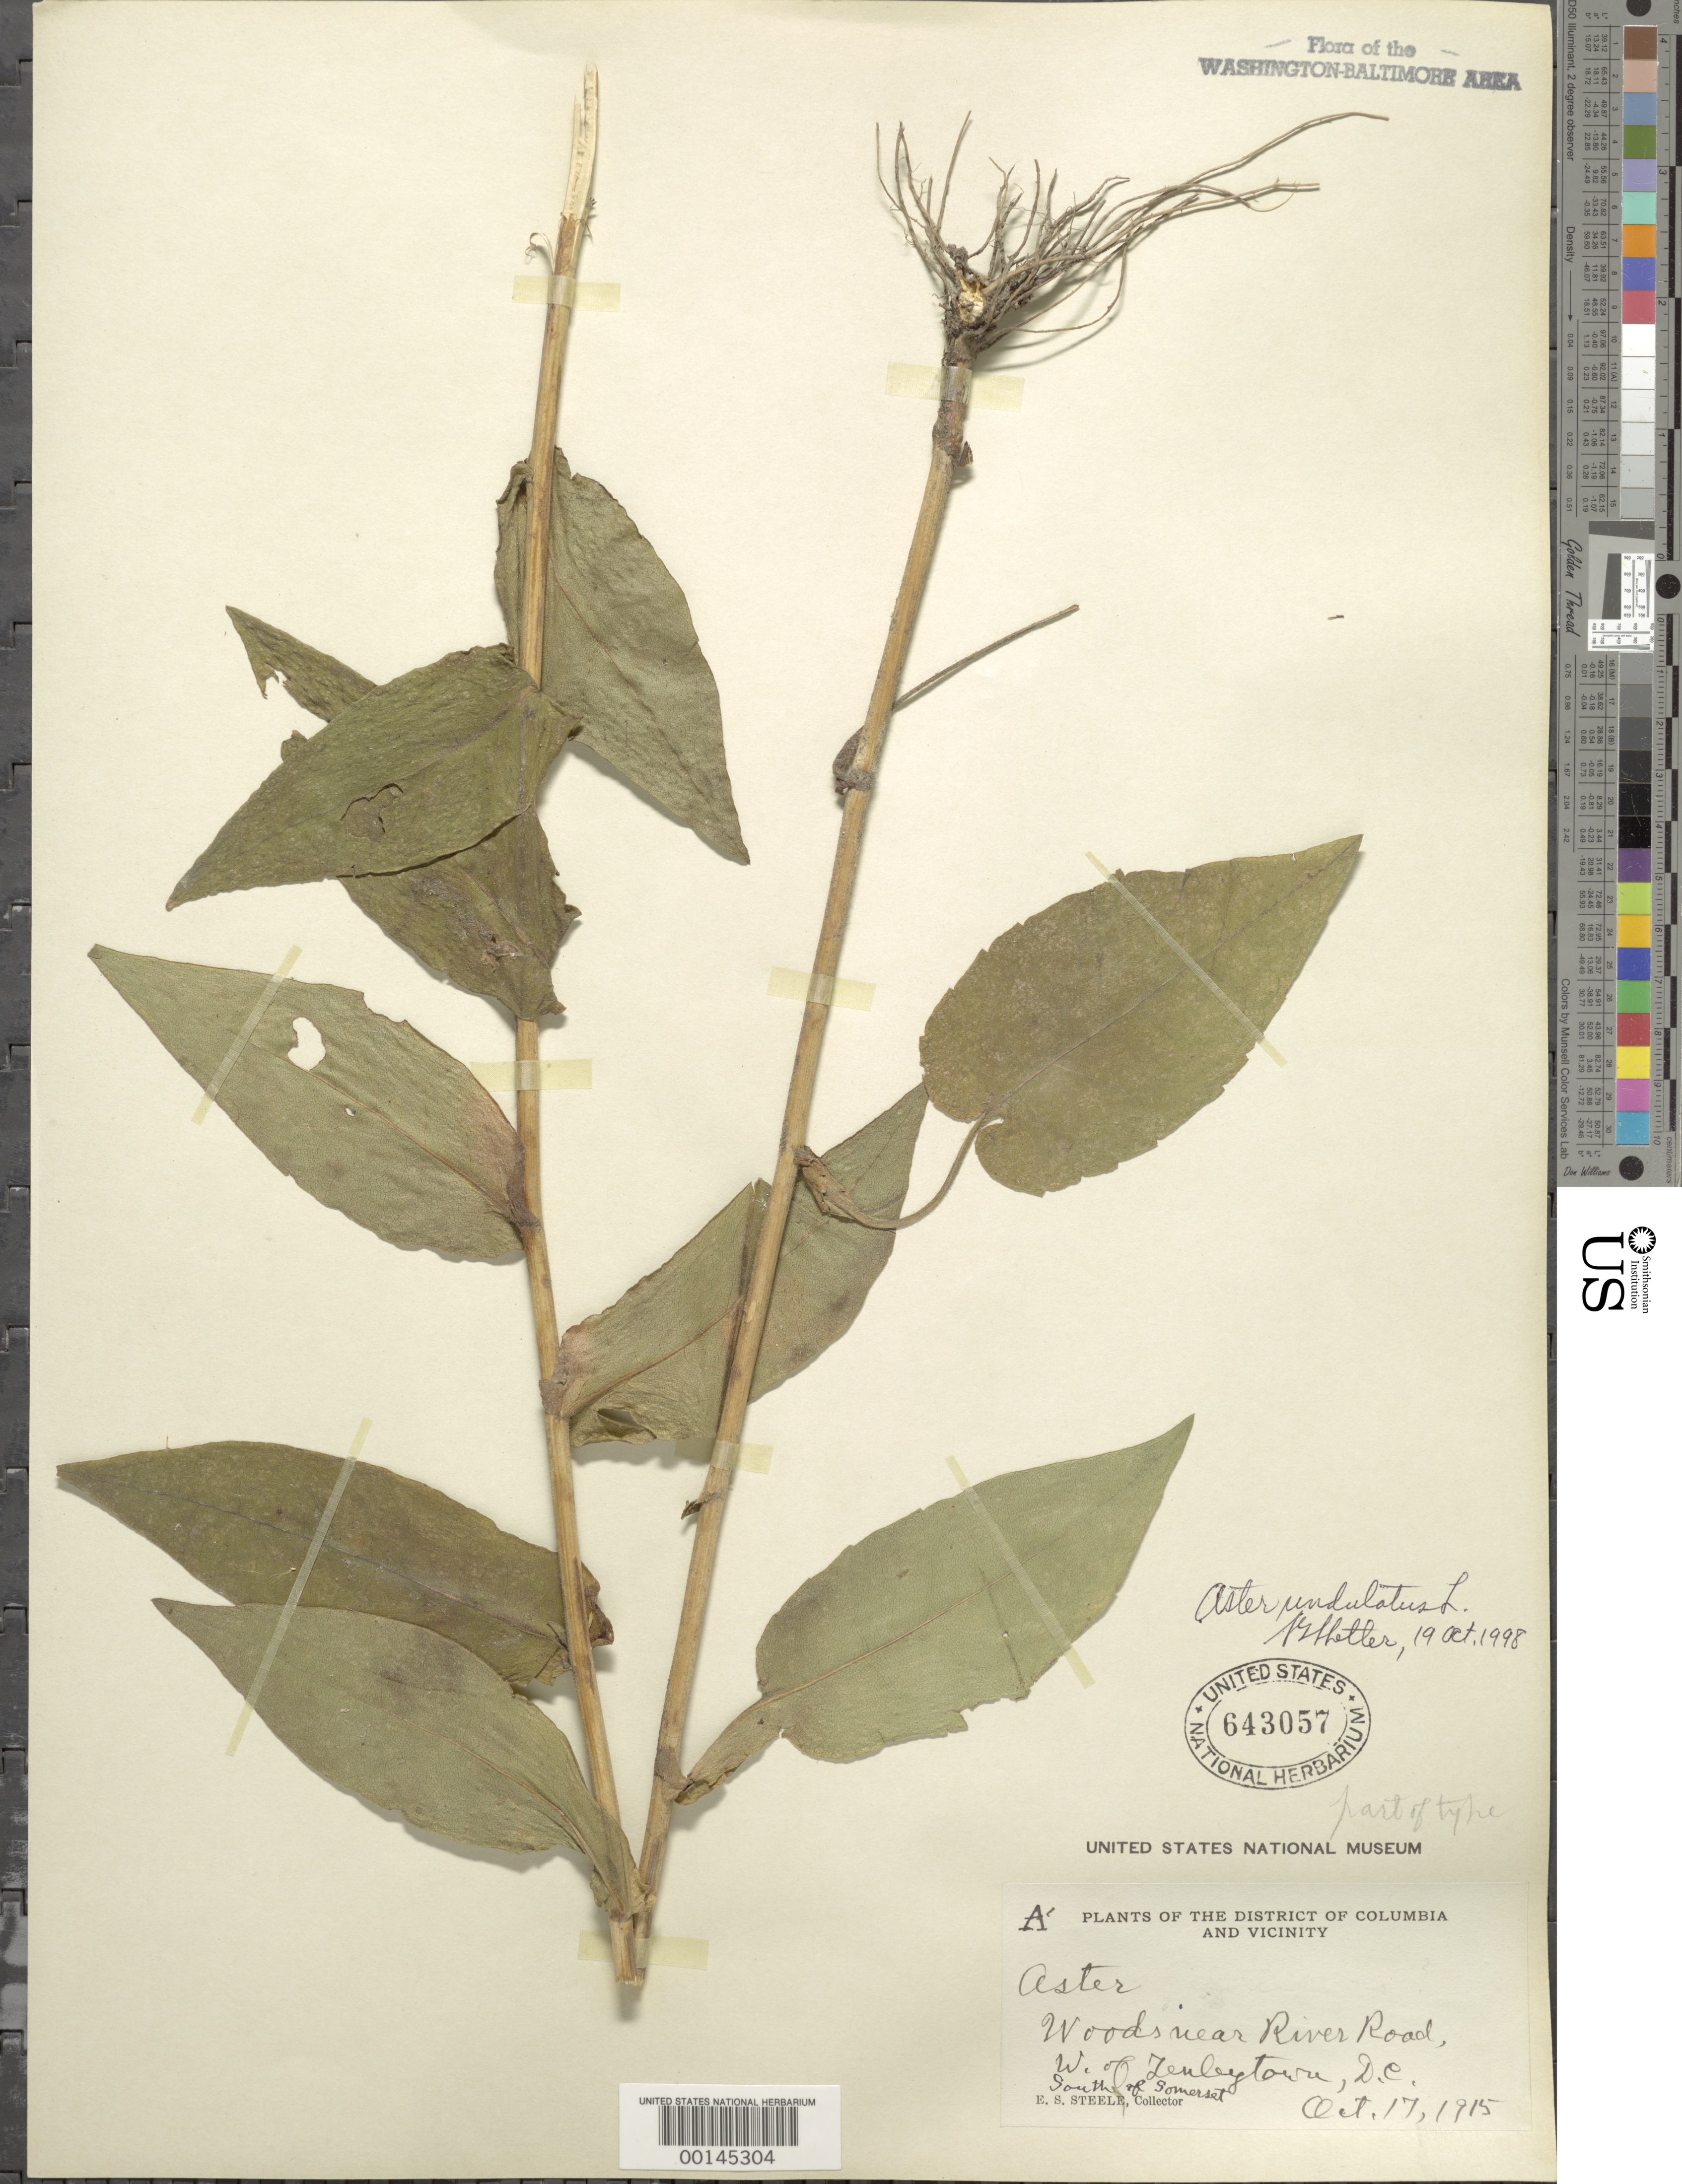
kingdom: Plantae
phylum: Tracheophyta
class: Magnoliopsida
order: Asterales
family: Asteraceae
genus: Symphyotrichum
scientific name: Symphyotrichum undulatum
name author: (L.) G.L. Nesom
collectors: E. C. Leonard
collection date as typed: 17 Oct 1915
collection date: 1915-10-17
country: United States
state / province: District of Columbia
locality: West of Tenleytown near River Road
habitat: Woods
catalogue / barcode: US 643057